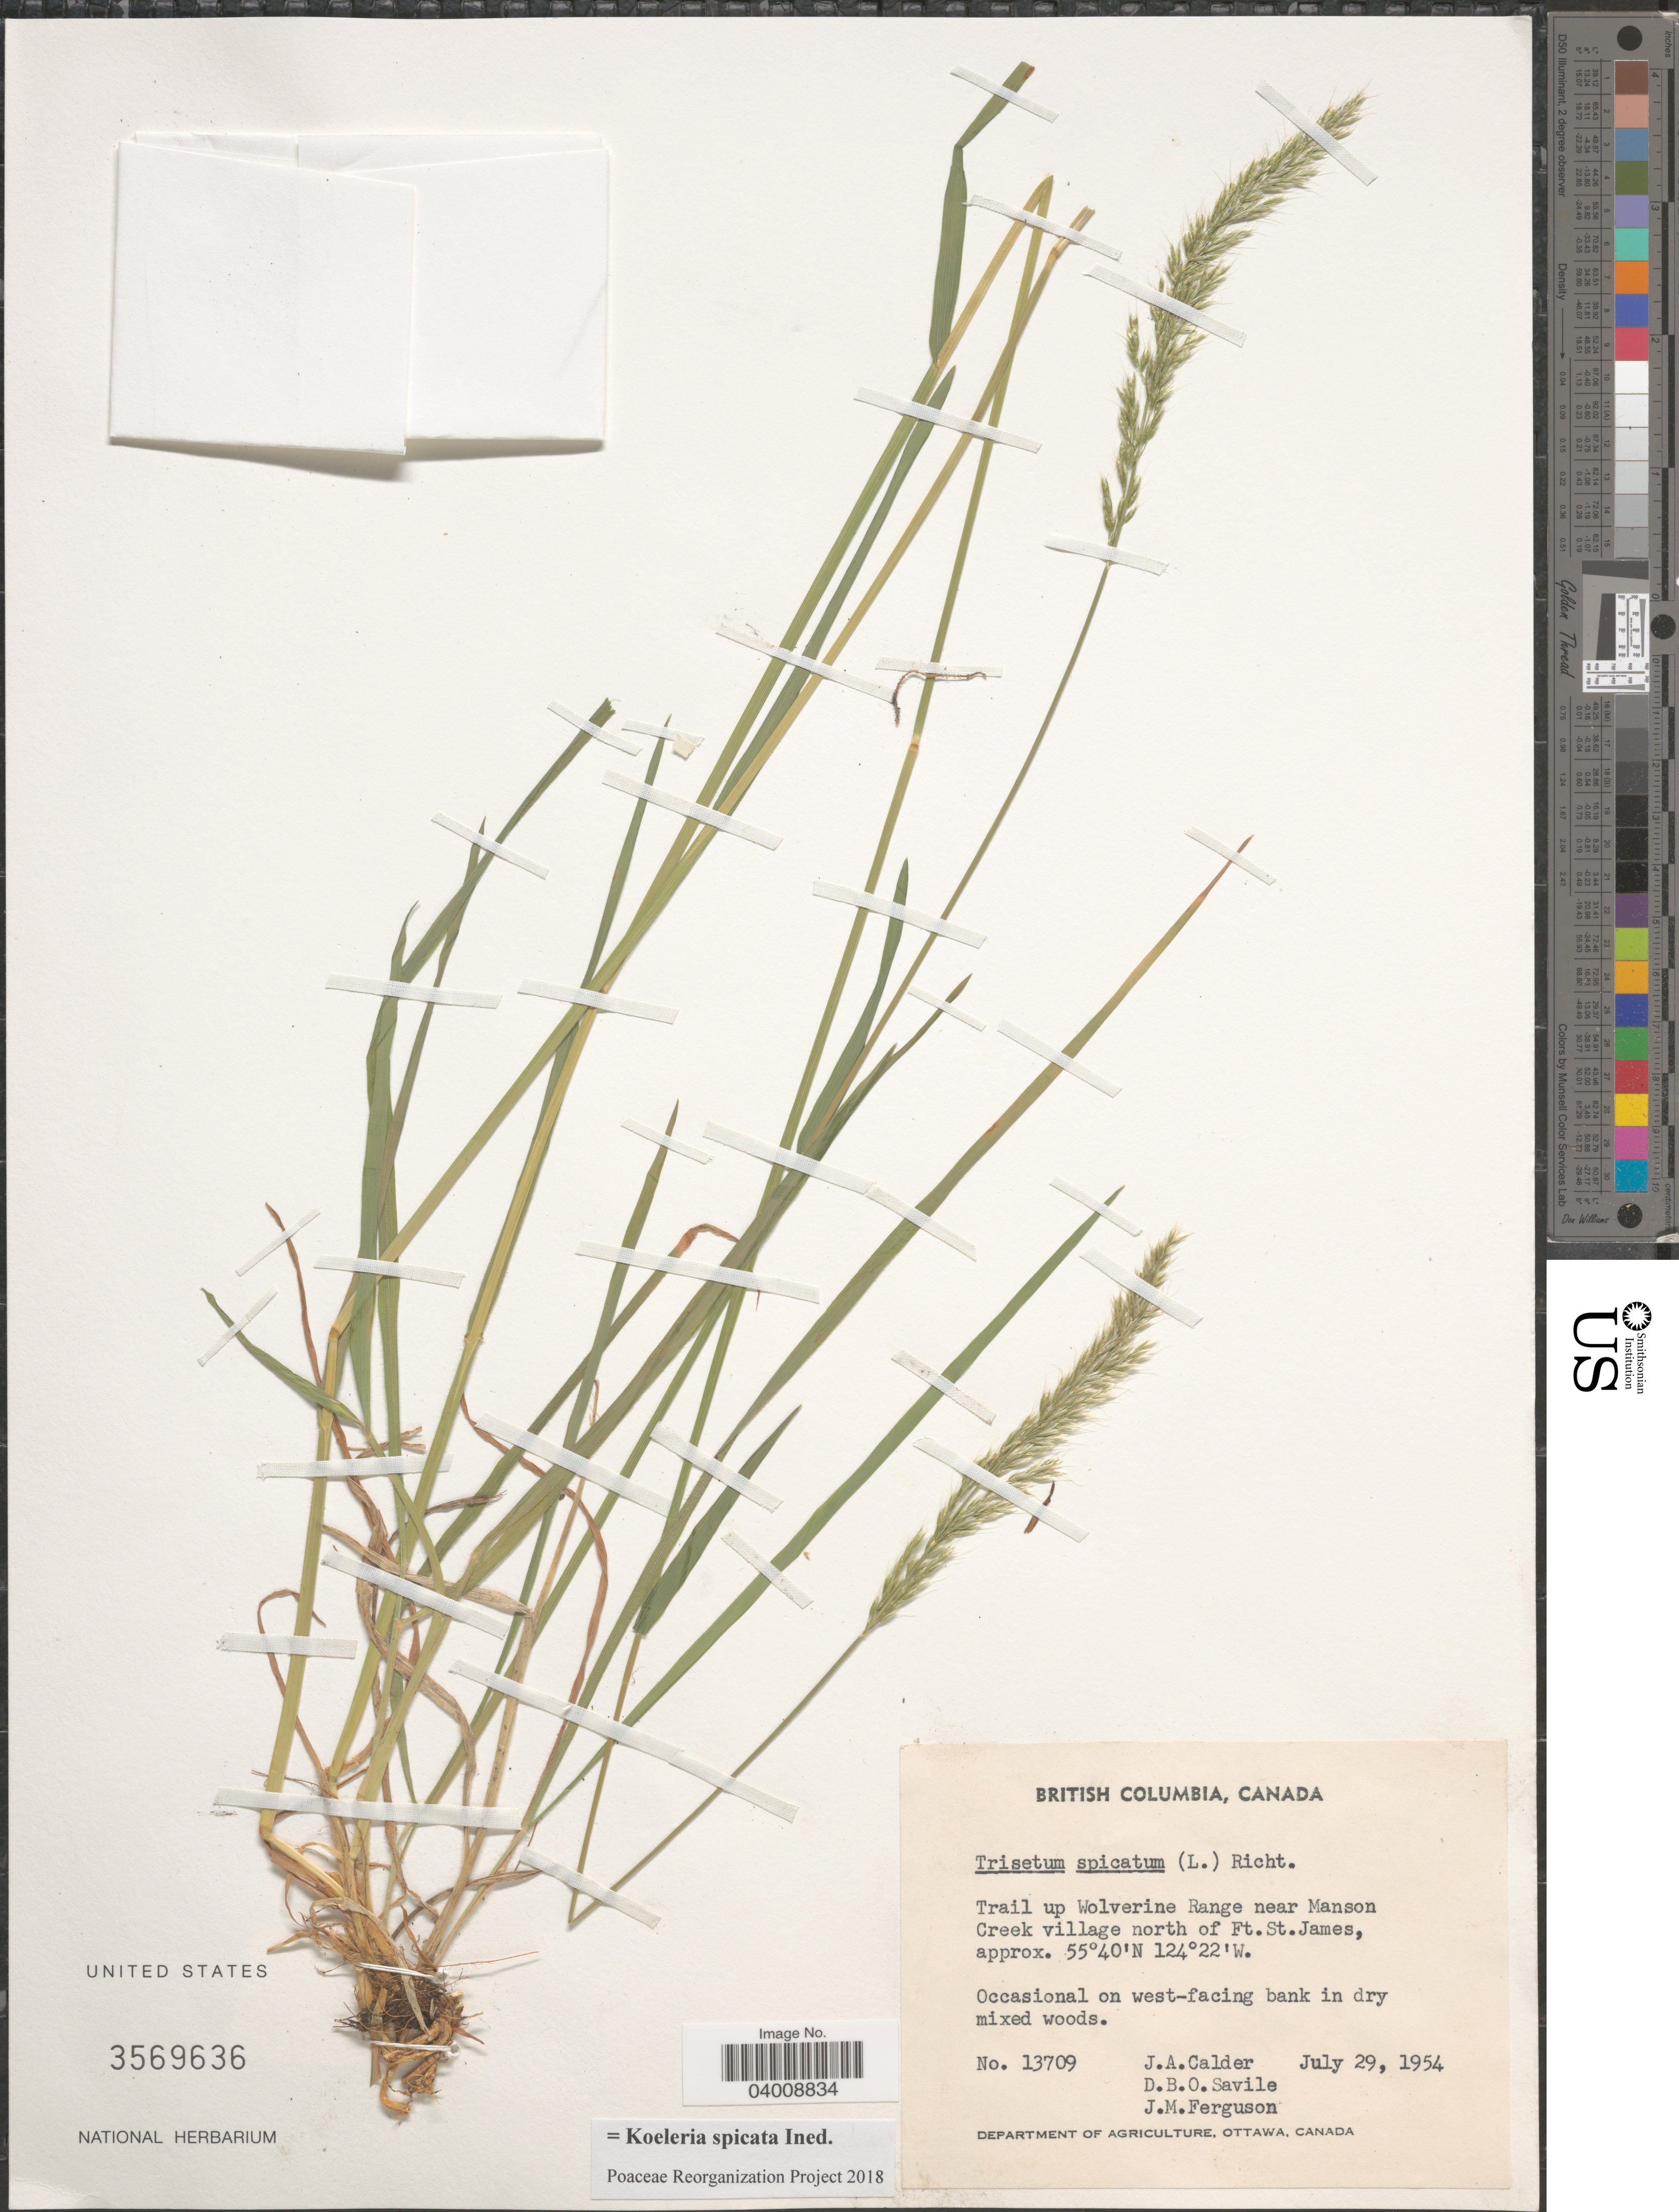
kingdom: Plantae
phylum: Tracheophyta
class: Liliopsida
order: Poales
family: Poaceae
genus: Koeleria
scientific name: Koeleria spicata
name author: (L.) Barberá et al.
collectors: J. A. Calder, D. Savile & J. M. Ferguson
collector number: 13709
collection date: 1954-07-29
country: Canada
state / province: British Columbia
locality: Trail up Wolverine Range near Manson Creek village north of Ft. St. James. On west-facing bank.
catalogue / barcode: US 3569636